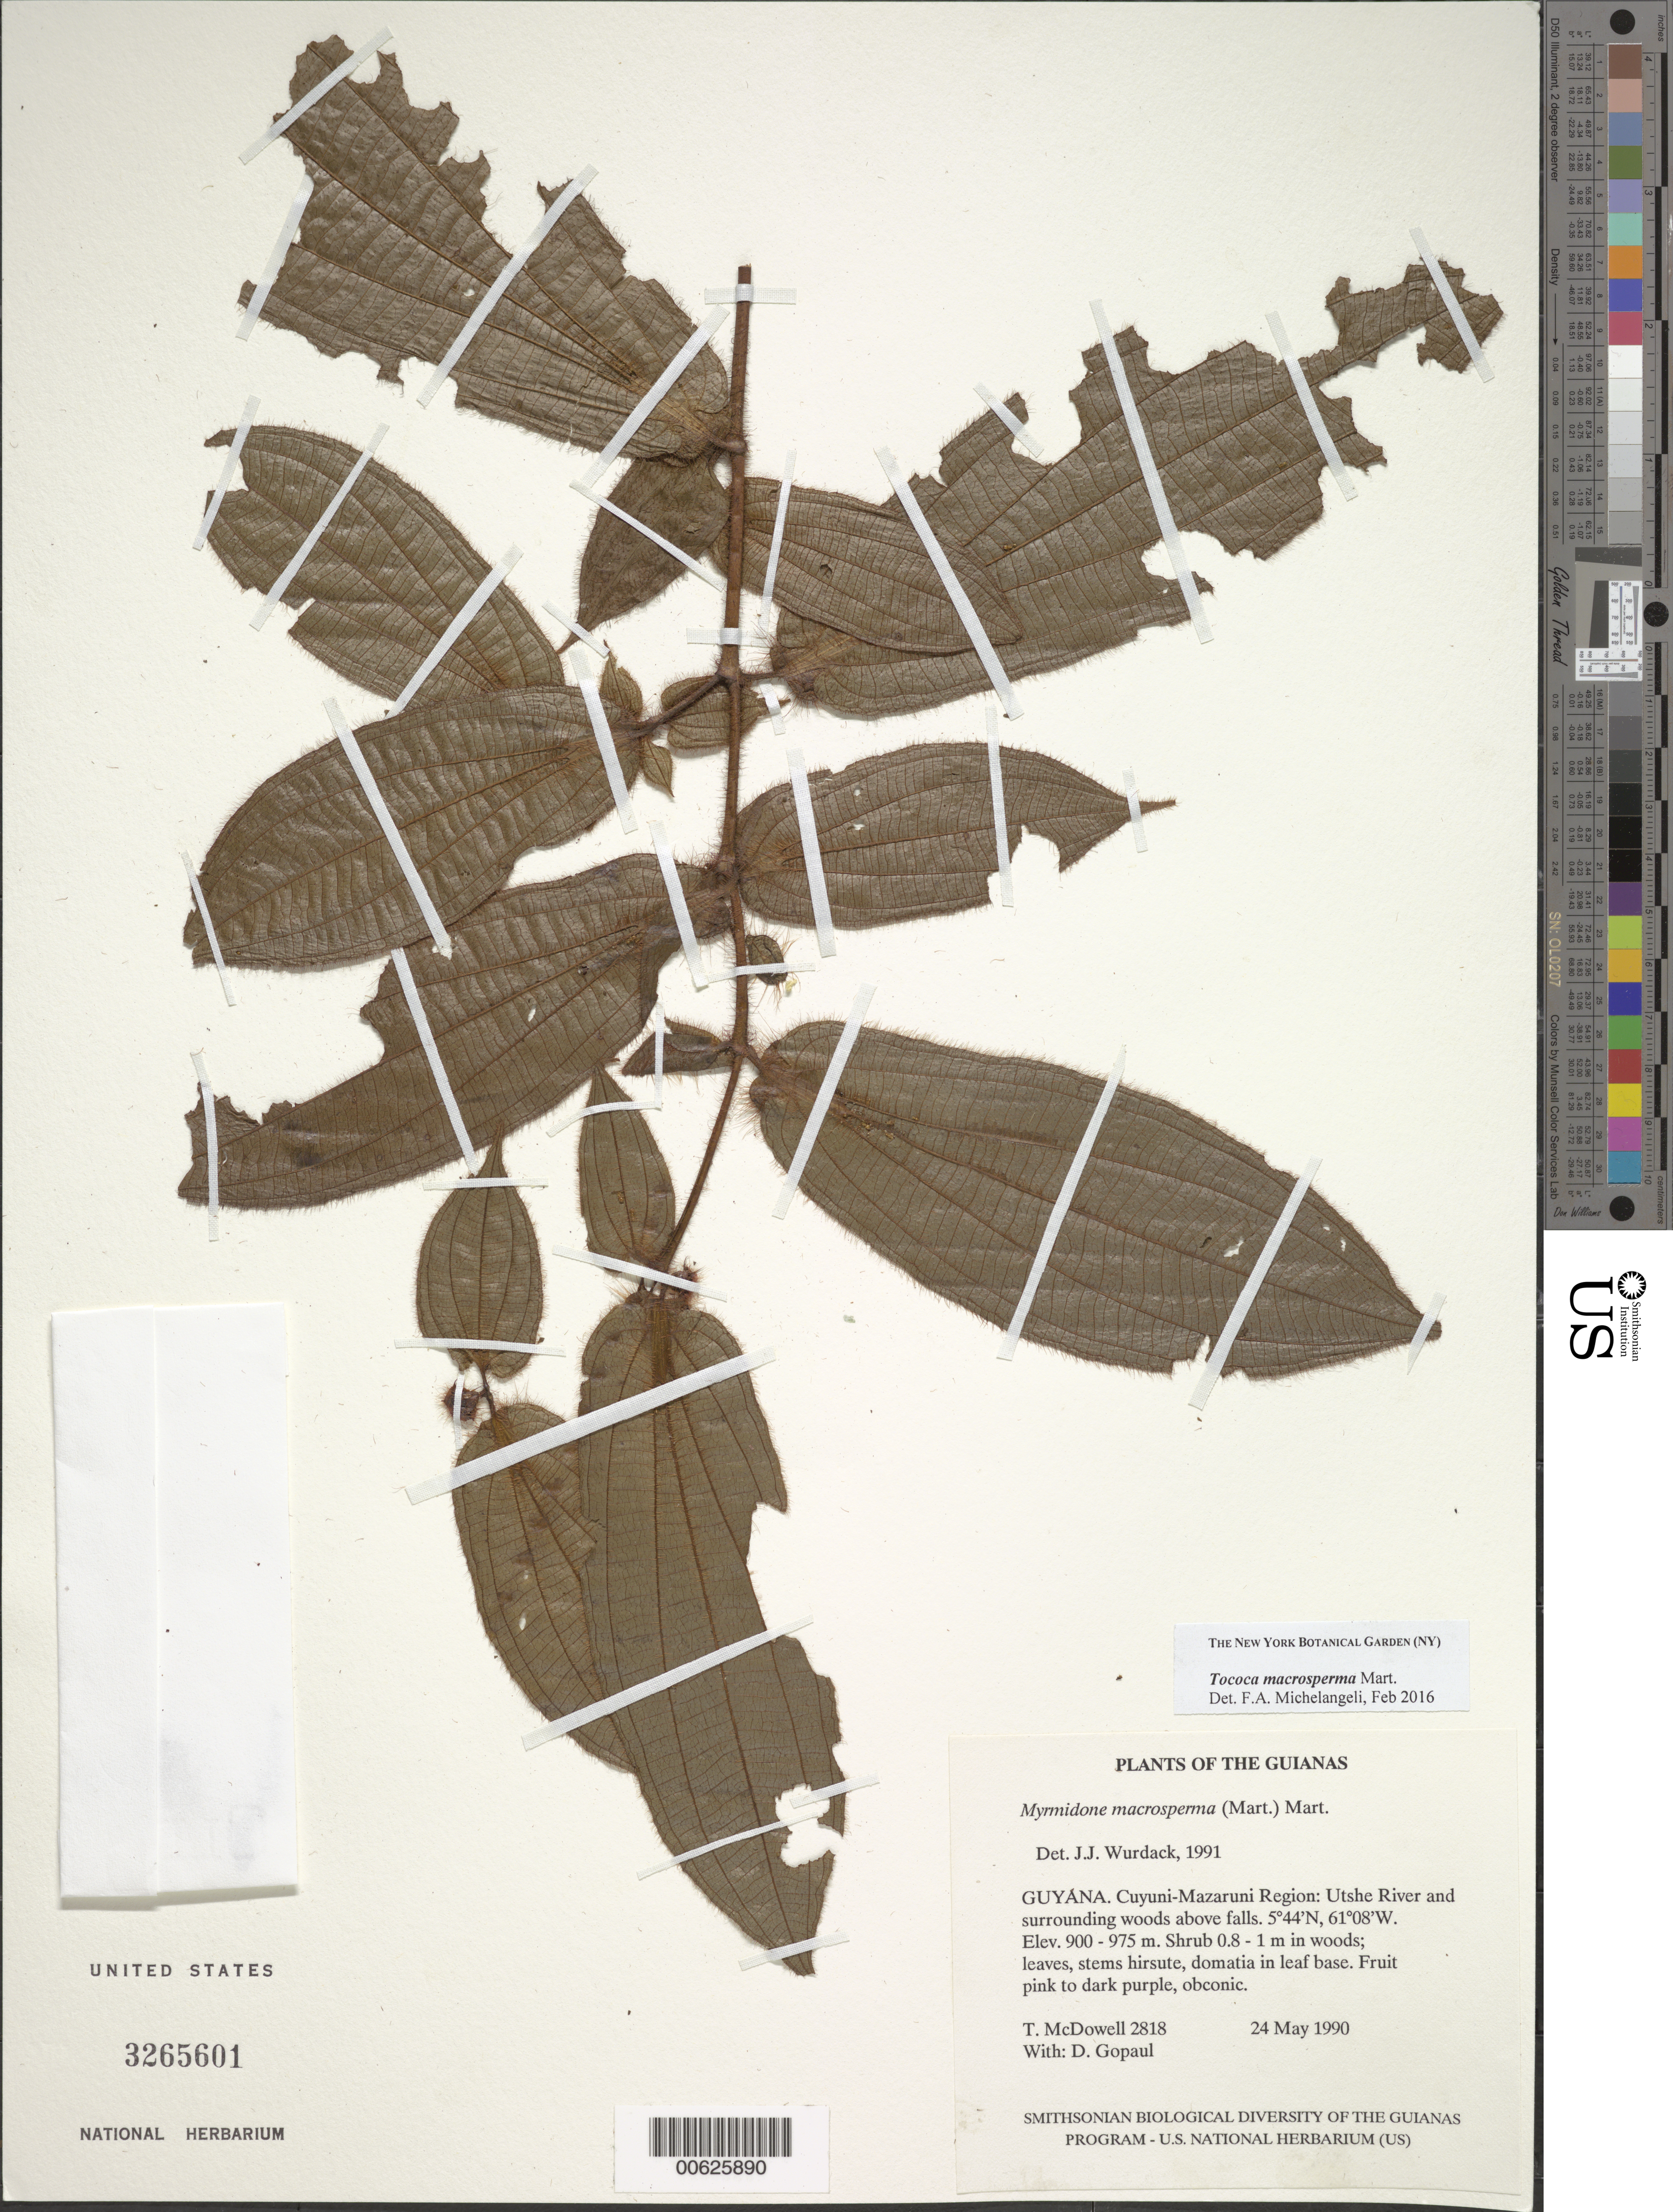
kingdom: Plantae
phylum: Tracheophyta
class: Magnoliopsida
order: Myrtales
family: Melastomataceae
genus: Myrmidone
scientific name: Myrmidone macrosperma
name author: (Mart.) Meisn.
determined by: Wurdack, John J., (US), US (UNITED STATES)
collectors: T. McDowell & D. Gopaul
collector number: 2818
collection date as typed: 24 May 1990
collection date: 1990-05-24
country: Guyana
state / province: Cuyuni-Mazaruni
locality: Utshi River and Falls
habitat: Along river and surrounding woods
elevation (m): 900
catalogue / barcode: US 3265601